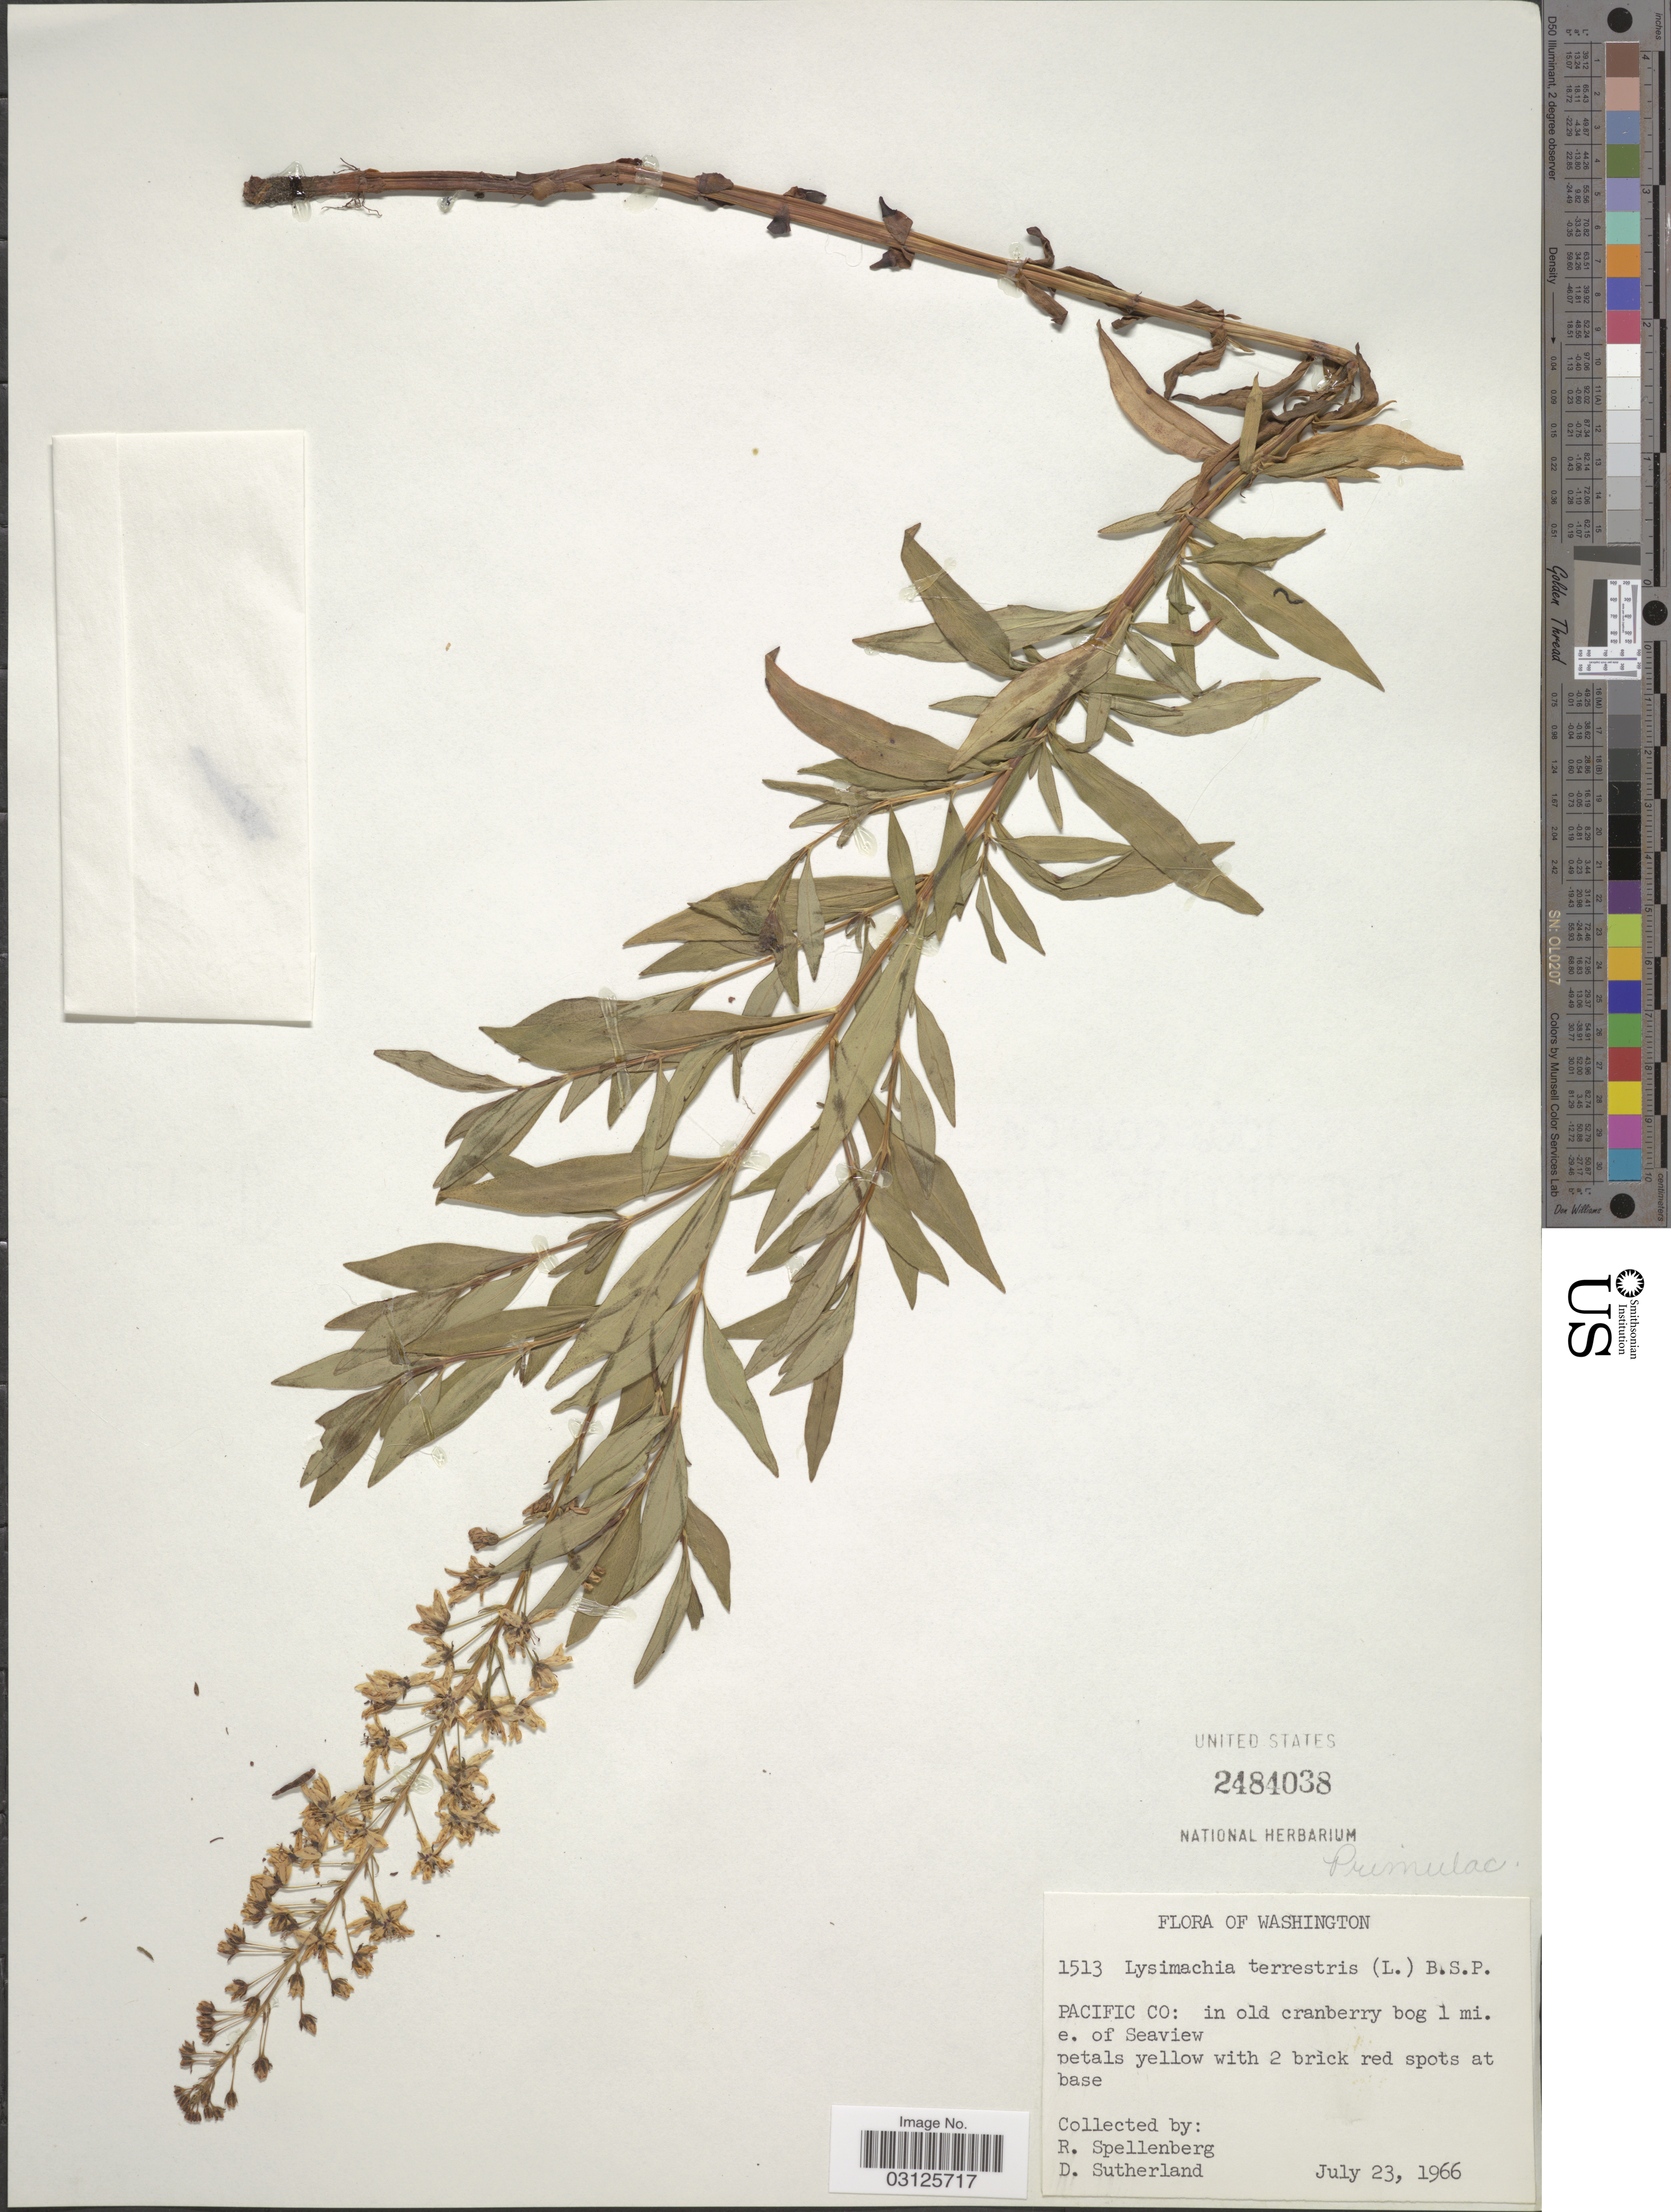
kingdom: Plantae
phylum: Tracheophyta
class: Magnoliopsida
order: Ericales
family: Primulaceae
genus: Lysimachia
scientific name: Lysimachia terrestris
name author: (L.) Britton, Stearns & Poggenb.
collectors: R. Spellenberg & D. Sutherland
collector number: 1513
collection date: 1966-07-23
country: United States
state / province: Washington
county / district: Pacific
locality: Pacific Co: in old cranberry bog 1 mi. e. of Seaview.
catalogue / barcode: US 2484038